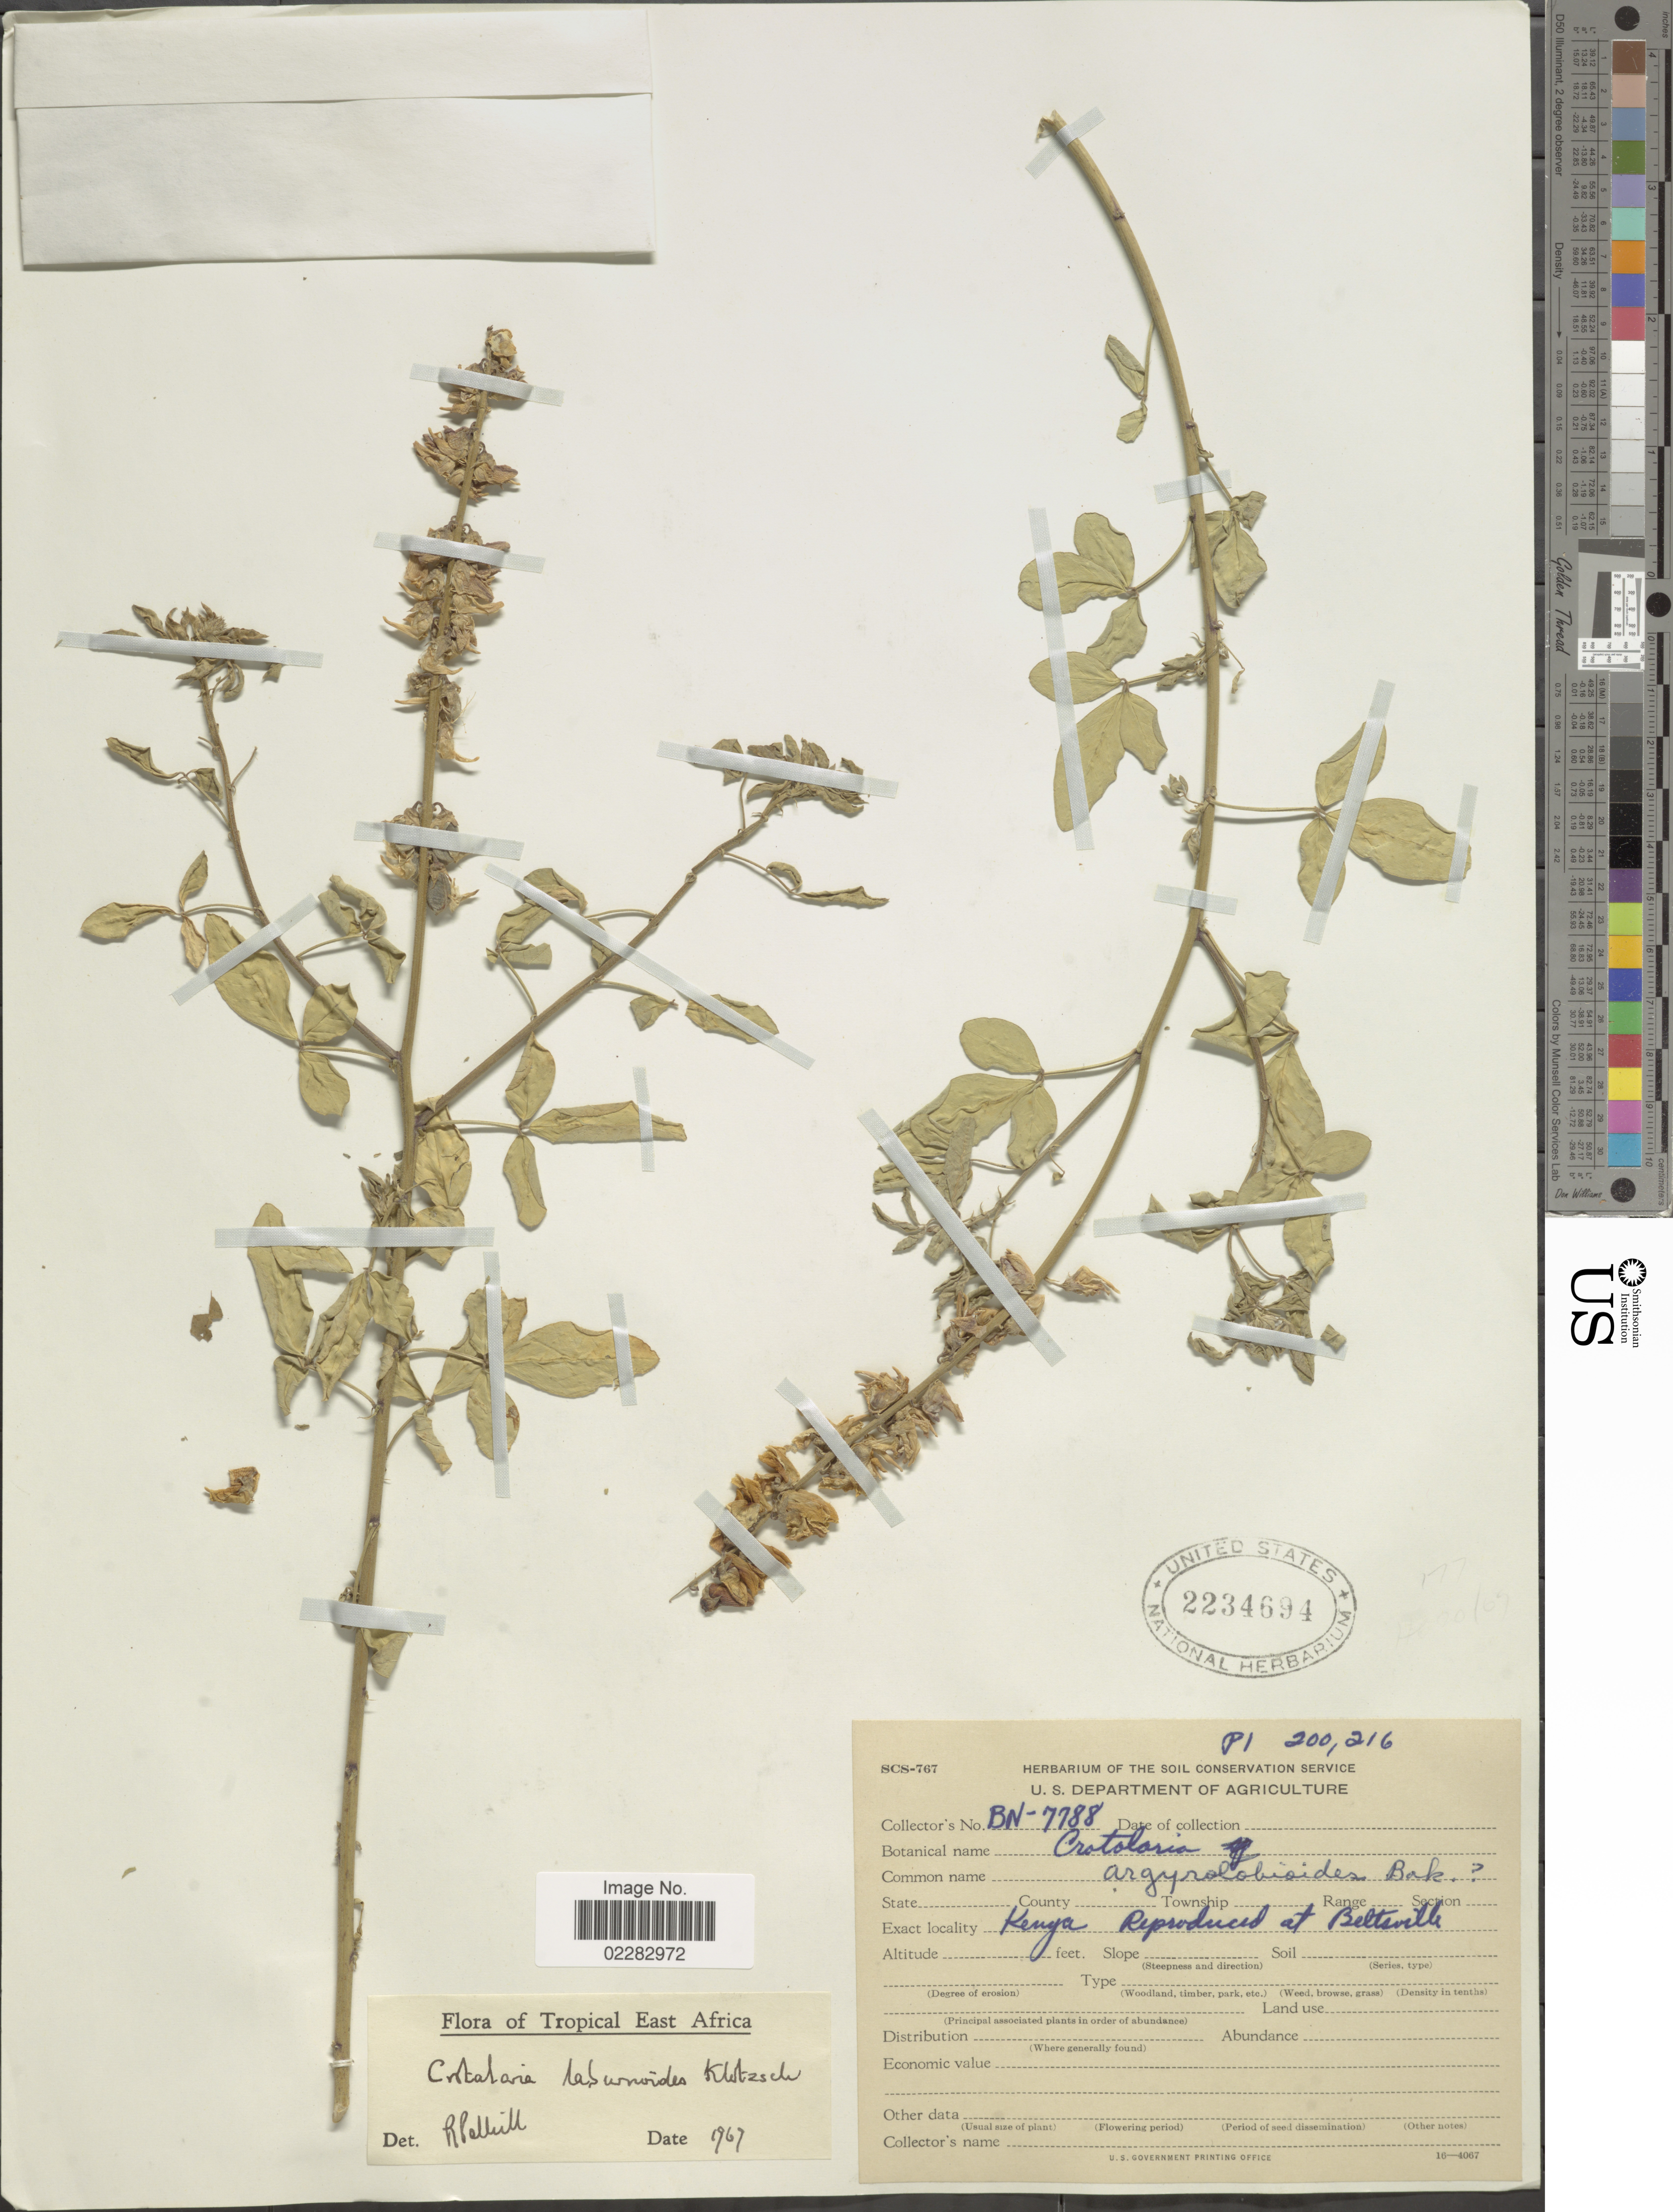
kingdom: Plantae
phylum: Tracheophyta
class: Magnoliopsida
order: Fabales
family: Fabaceae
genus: Crotalaria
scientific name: Crotalaria laburnoides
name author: Klotzsch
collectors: Herbarium of the Soil Conservation Service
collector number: BN-7788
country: Kenya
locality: Reproduced at Beltaville. [interpreted]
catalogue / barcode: US 2234694